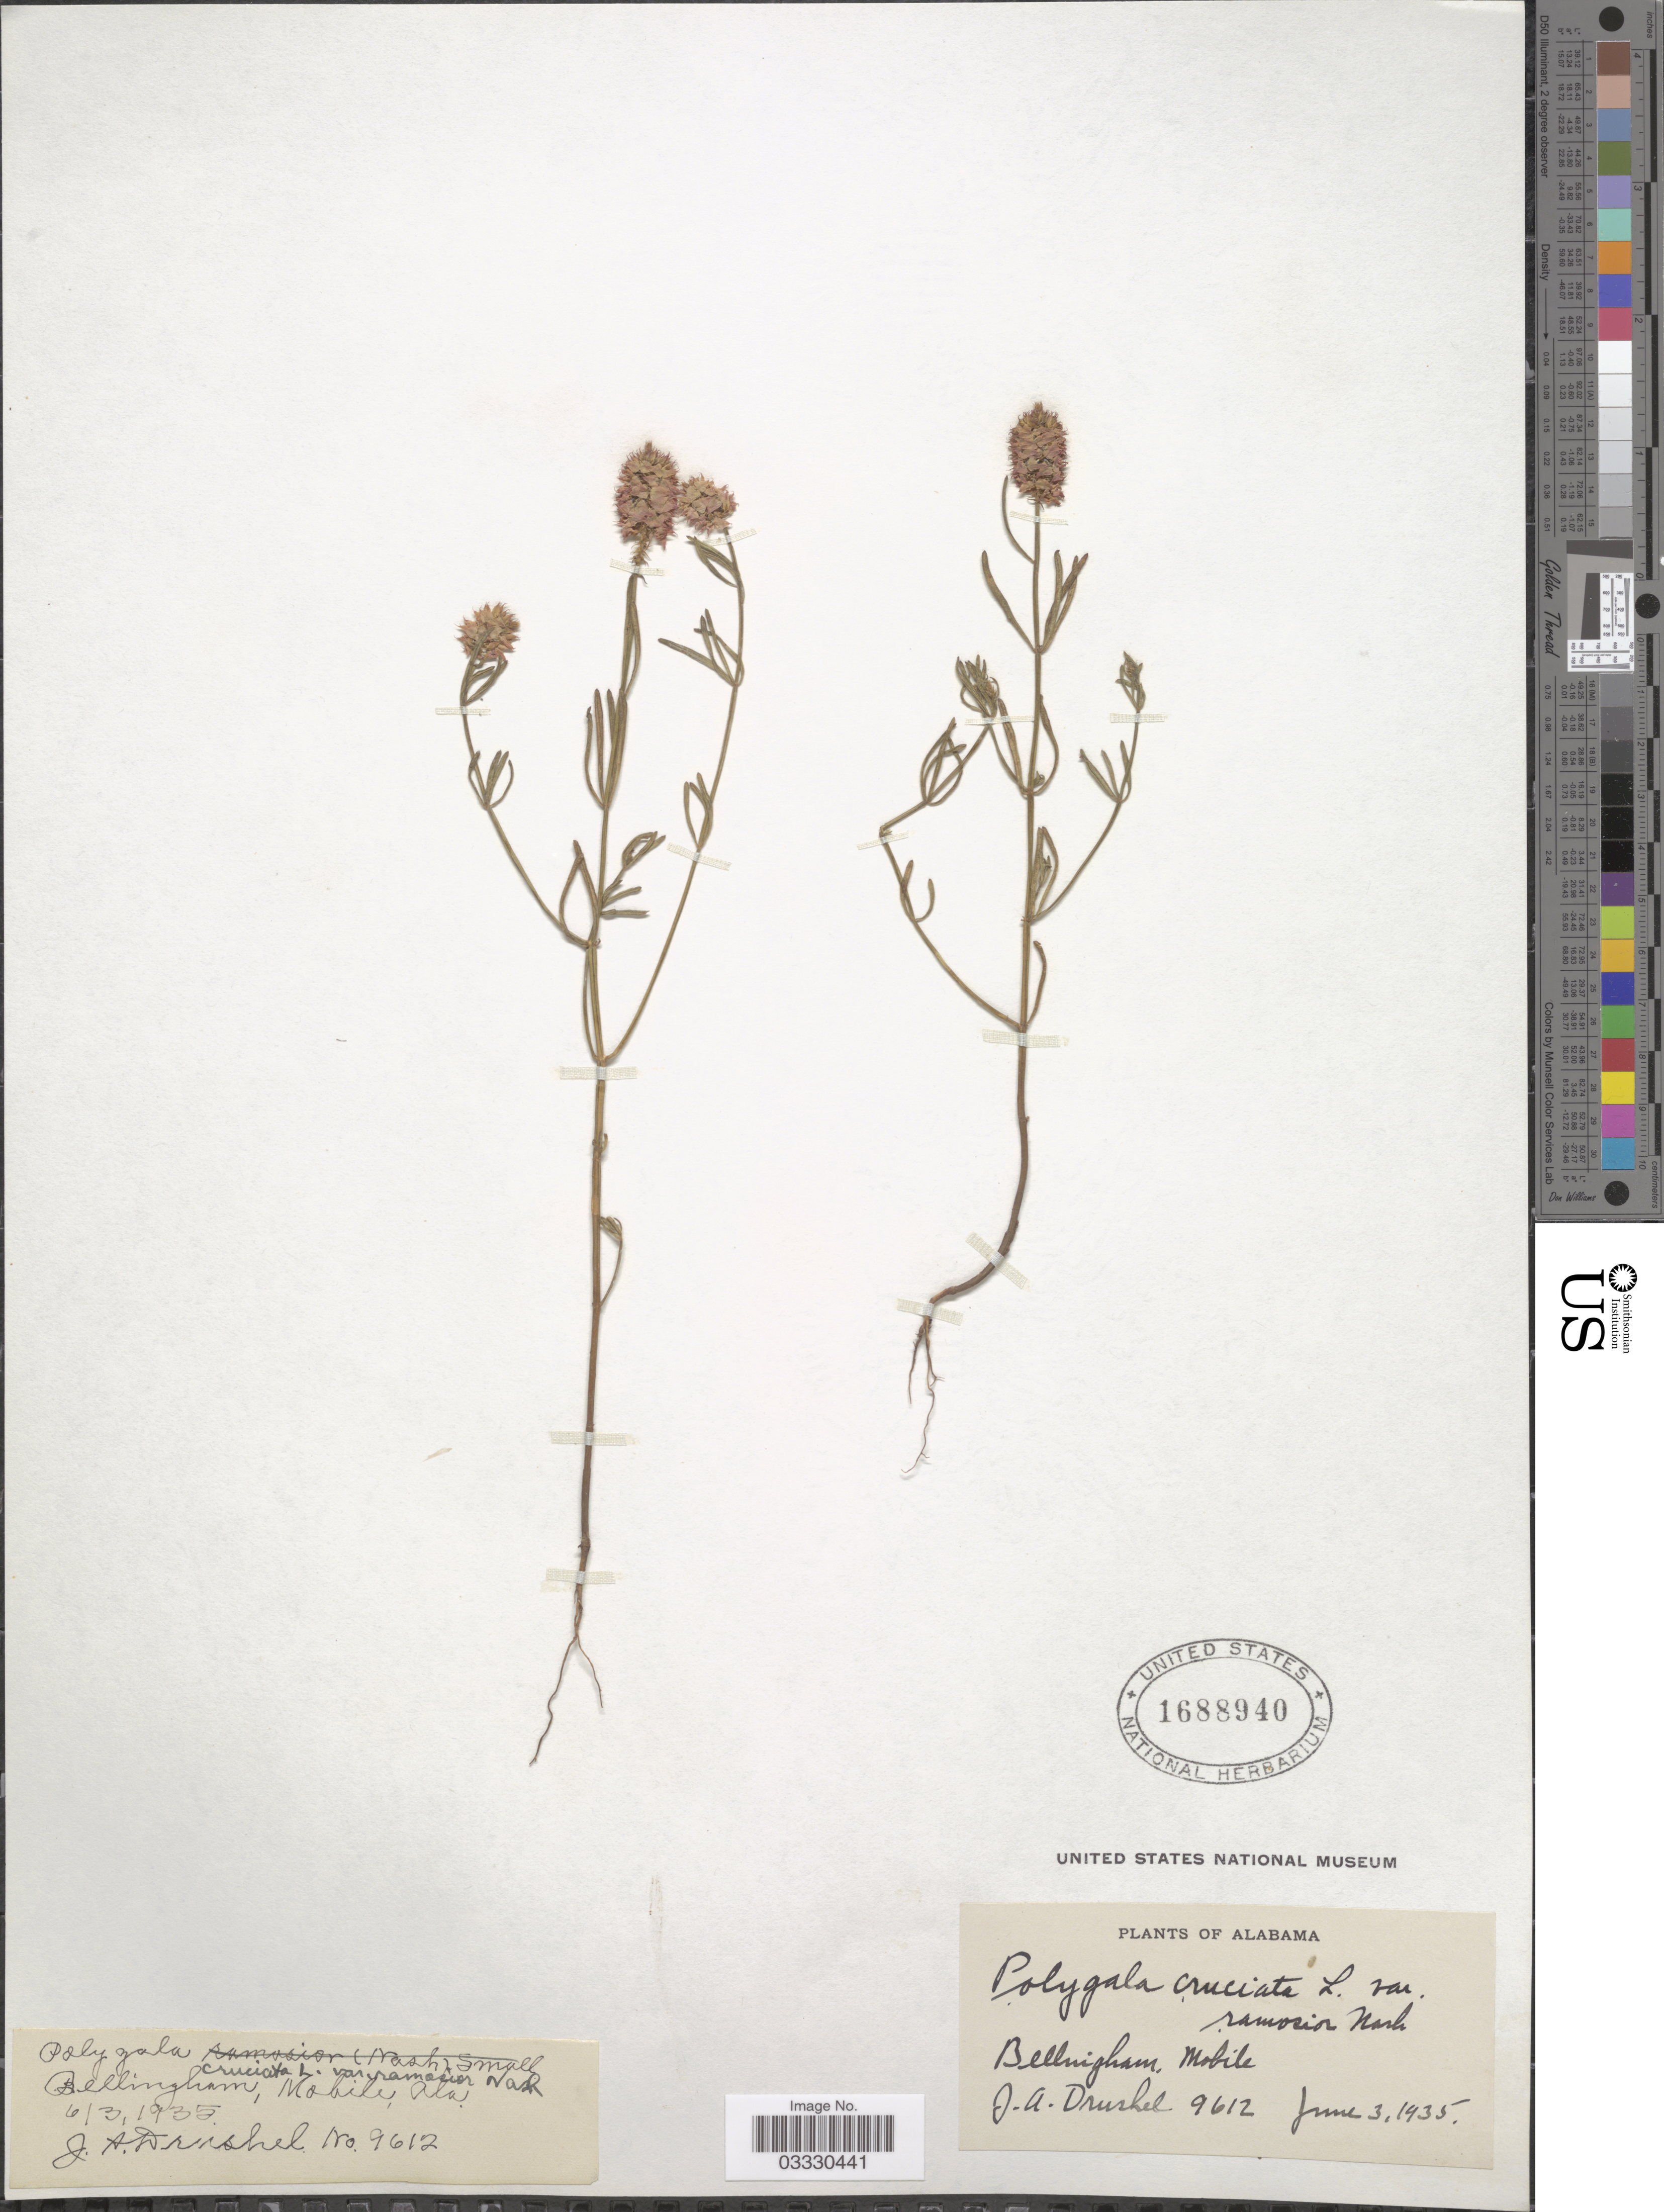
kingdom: Plantae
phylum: Tracheophyta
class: Magnoliopsida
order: Fabales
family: Polygalaceae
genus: Polygala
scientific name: Polygala cruciata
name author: L.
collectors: J. A. Drushel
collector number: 9612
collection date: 1935-06-03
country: United States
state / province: Alabama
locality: Bellingham, Mobile.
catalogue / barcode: US 1688940